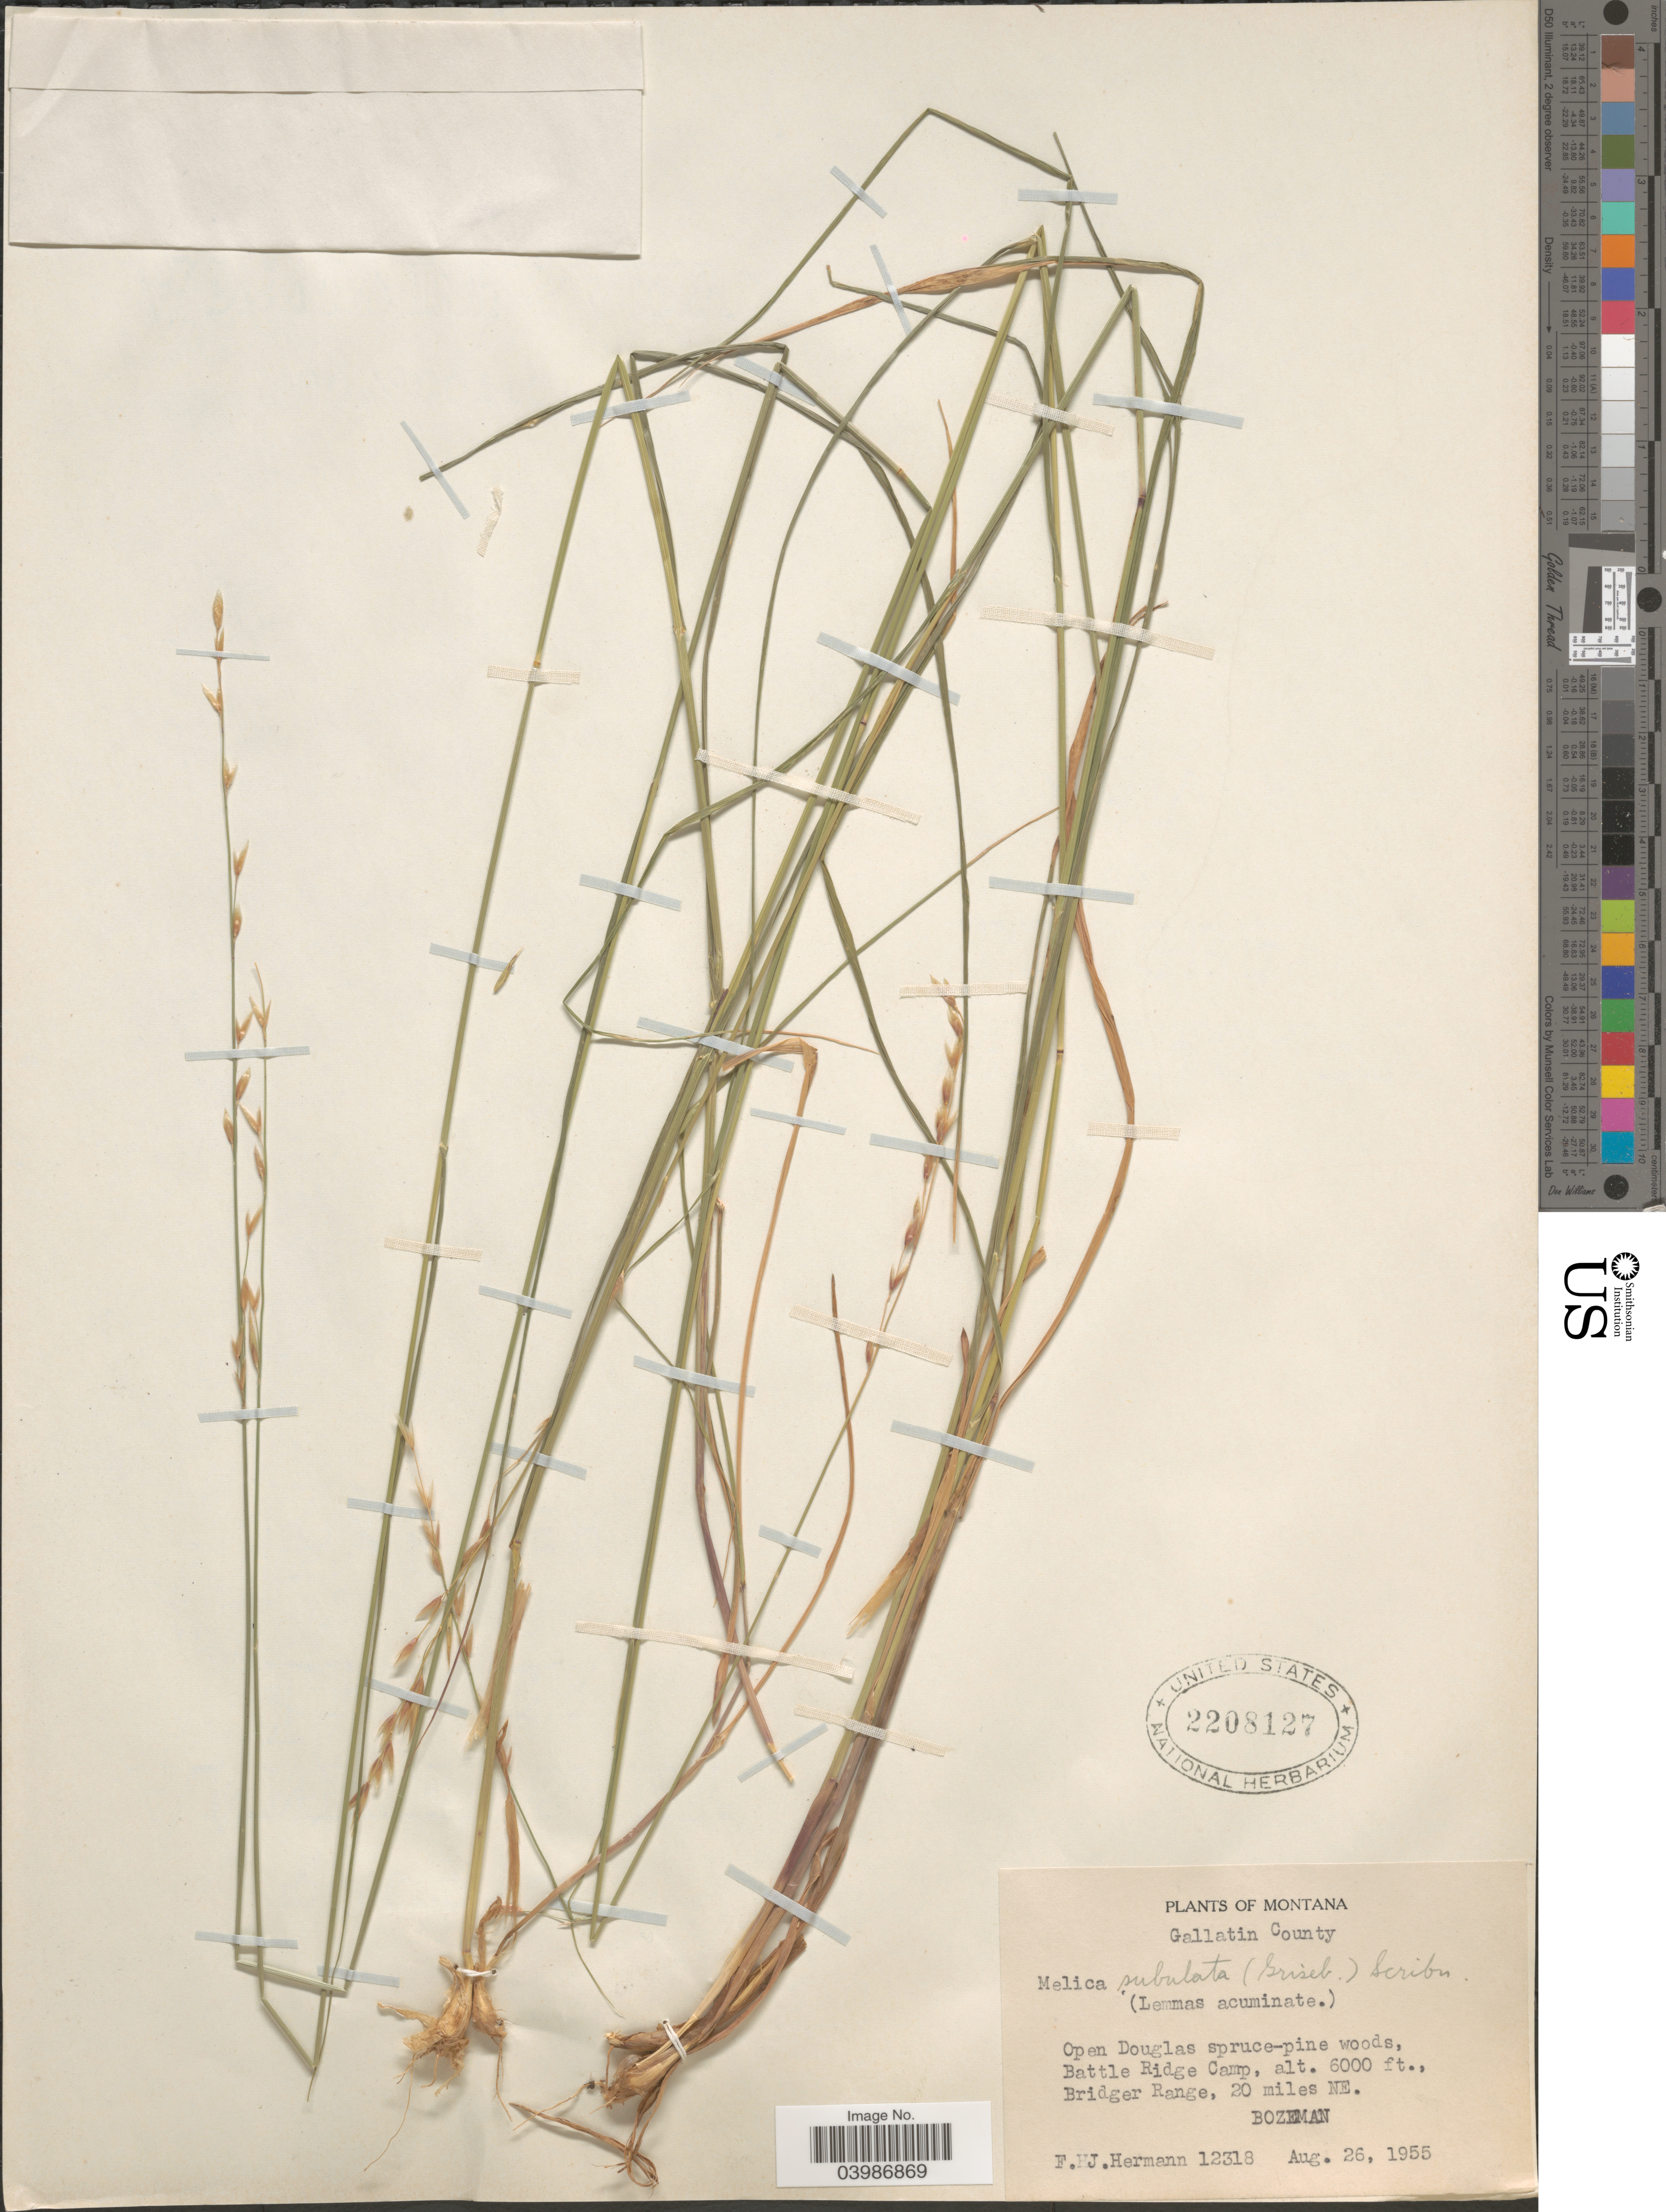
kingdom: Plantae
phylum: Tracheophyta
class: Liliopsida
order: Poales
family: Poaceae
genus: Melica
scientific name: Melica subulata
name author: (Griseb.) Scribn.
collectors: F. J. Hermann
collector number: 12318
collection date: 1955-08-26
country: United States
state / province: Montana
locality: Gallatin County. Battle Ridge Camp, Bridger Range, 20 miles NE. Bozeman.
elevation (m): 1829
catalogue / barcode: US 2208127